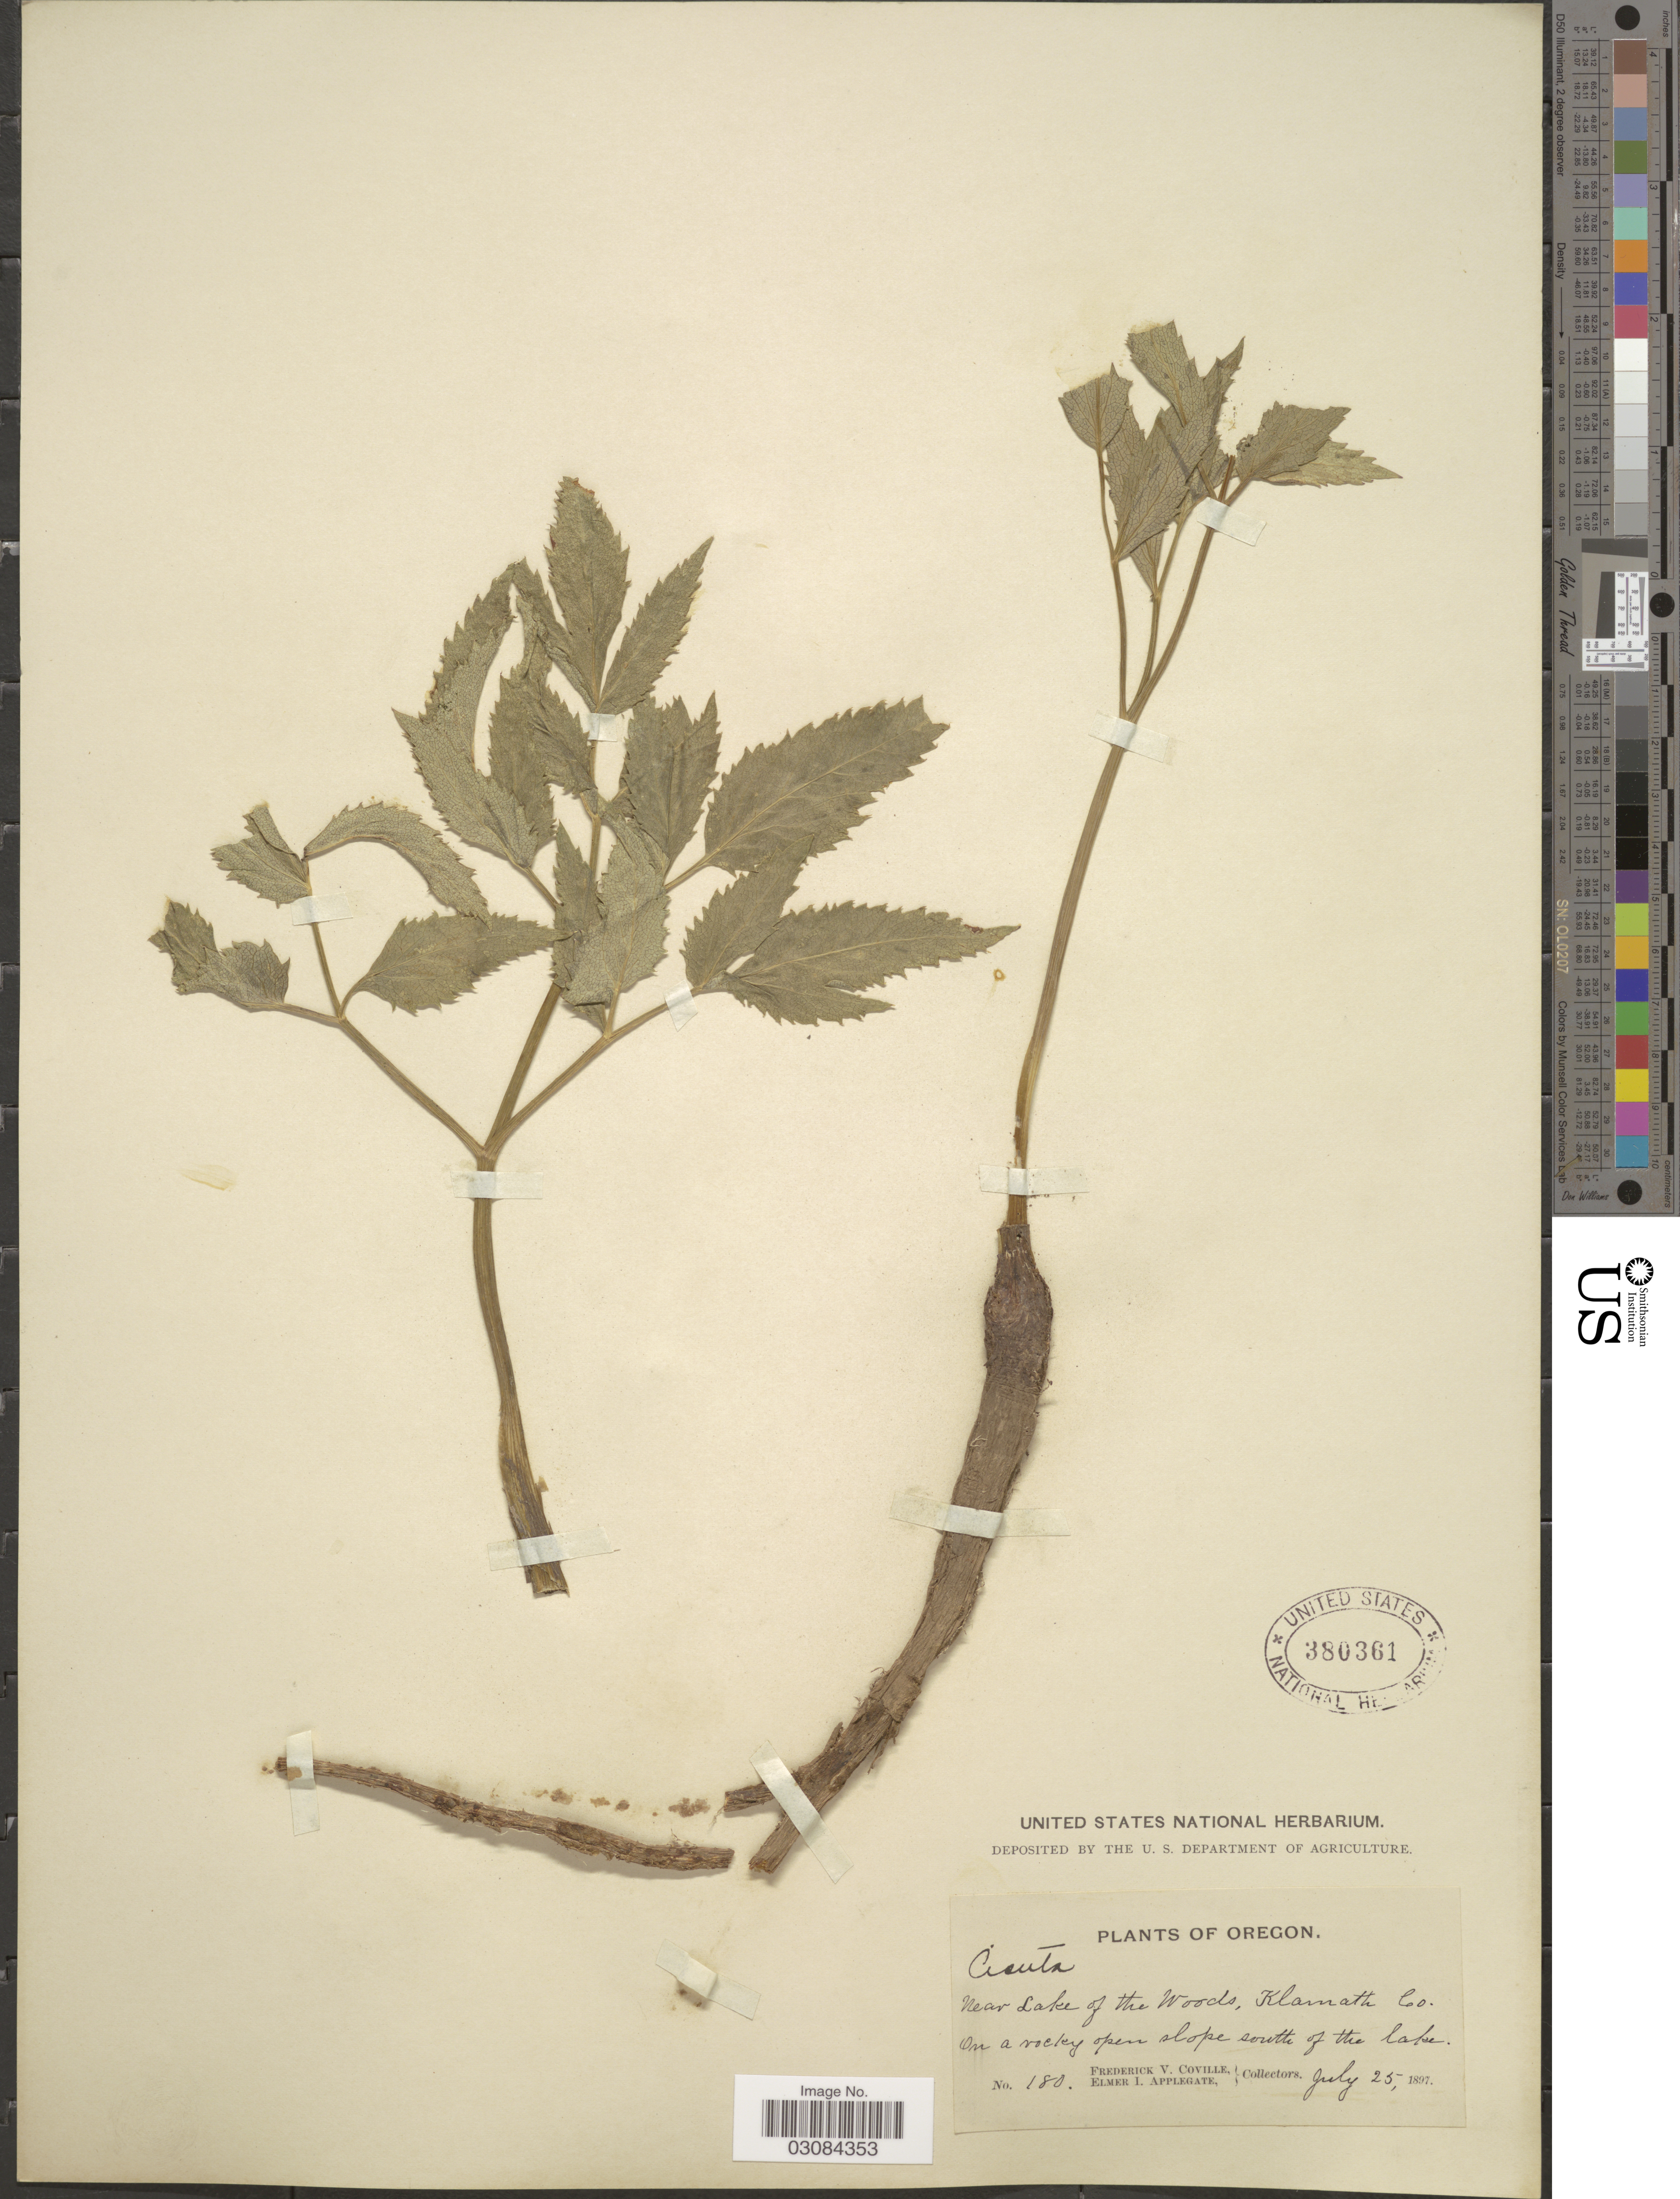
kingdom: Plantae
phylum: Tracheophyta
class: Magnoliopsida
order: Apiales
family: Apiaceae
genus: Cicuta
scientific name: Cicuta douglasii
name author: (DC.) J.M. Coult. & Rose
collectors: F. V. Coville & E. I. Applegate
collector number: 180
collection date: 1897-07-25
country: United States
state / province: Oregon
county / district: Klamath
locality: Near Lake of the Woods, Klamath Co. On a rocky open slope south of the lake.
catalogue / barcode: US 380361